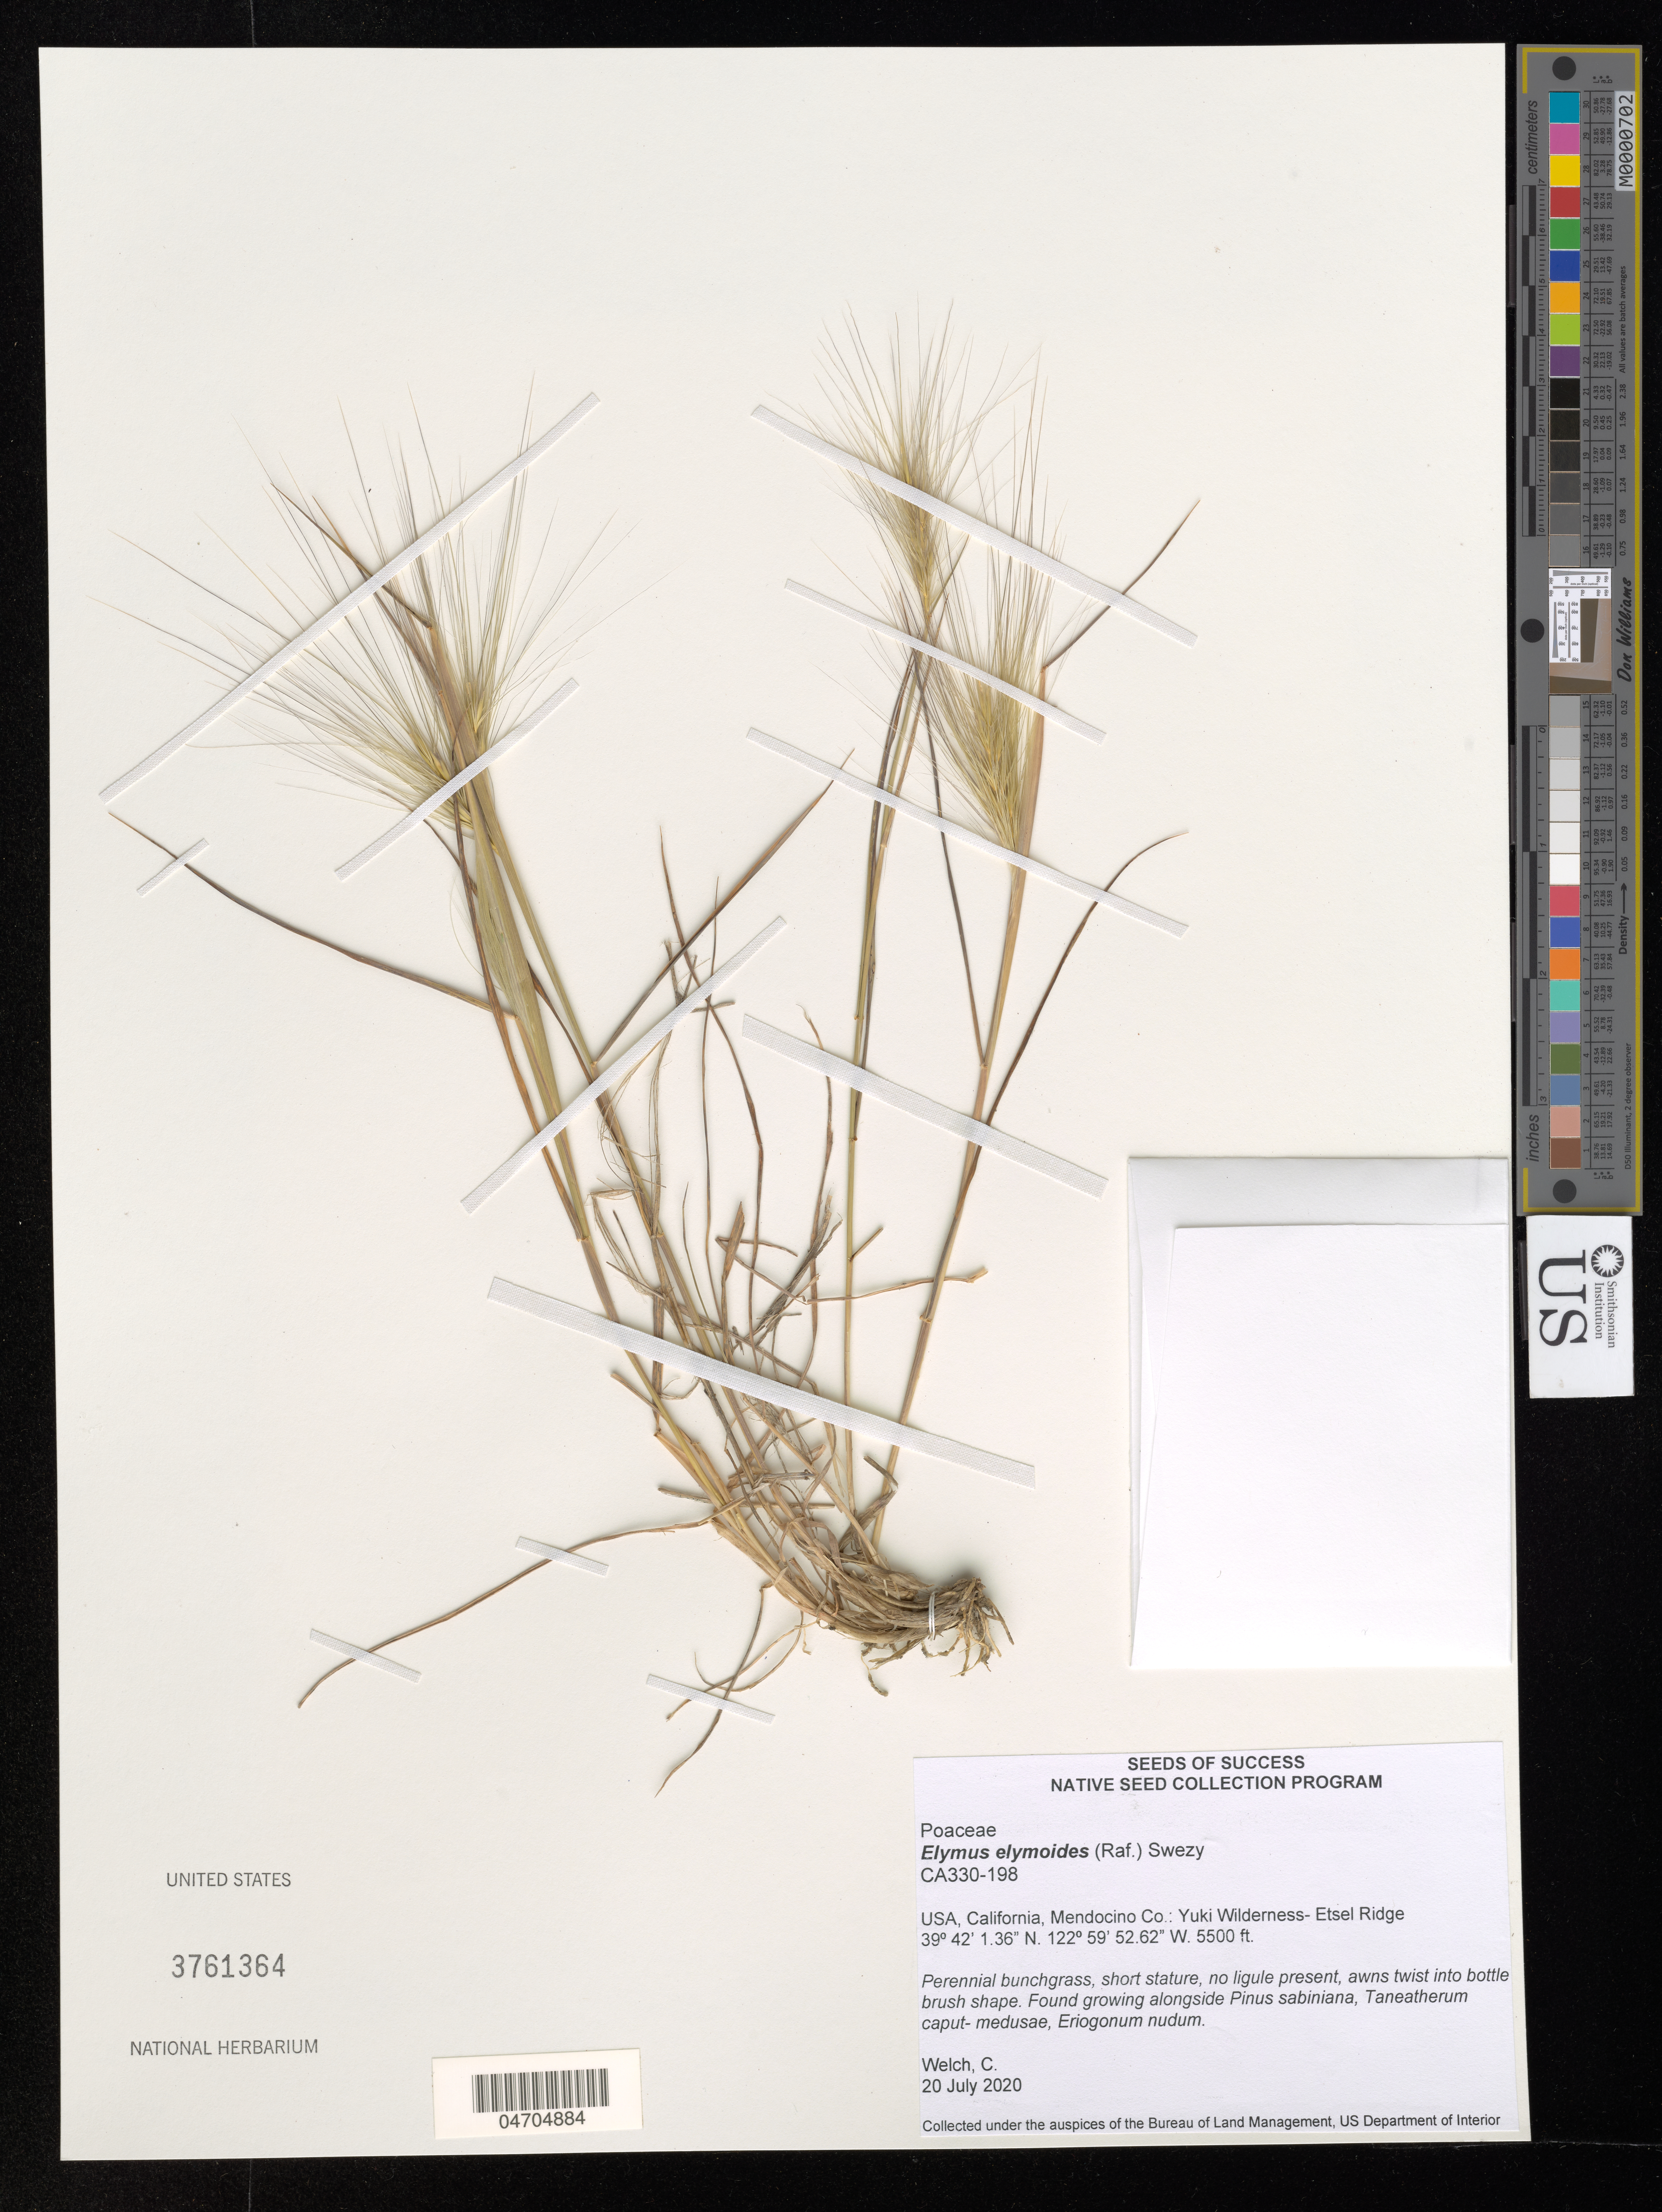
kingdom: Plantae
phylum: Tracheophyta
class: Liliopsida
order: Poales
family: Poaceae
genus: Elymus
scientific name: Elymus elymoides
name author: (Raf.) Swezey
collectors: C. Welch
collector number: CA330-198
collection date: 2020-07-20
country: United States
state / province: California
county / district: Mendocino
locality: Mendocino Co.: Yuki Wilderness- Etsel Ridge.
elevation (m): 1676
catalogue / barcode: US 3761364